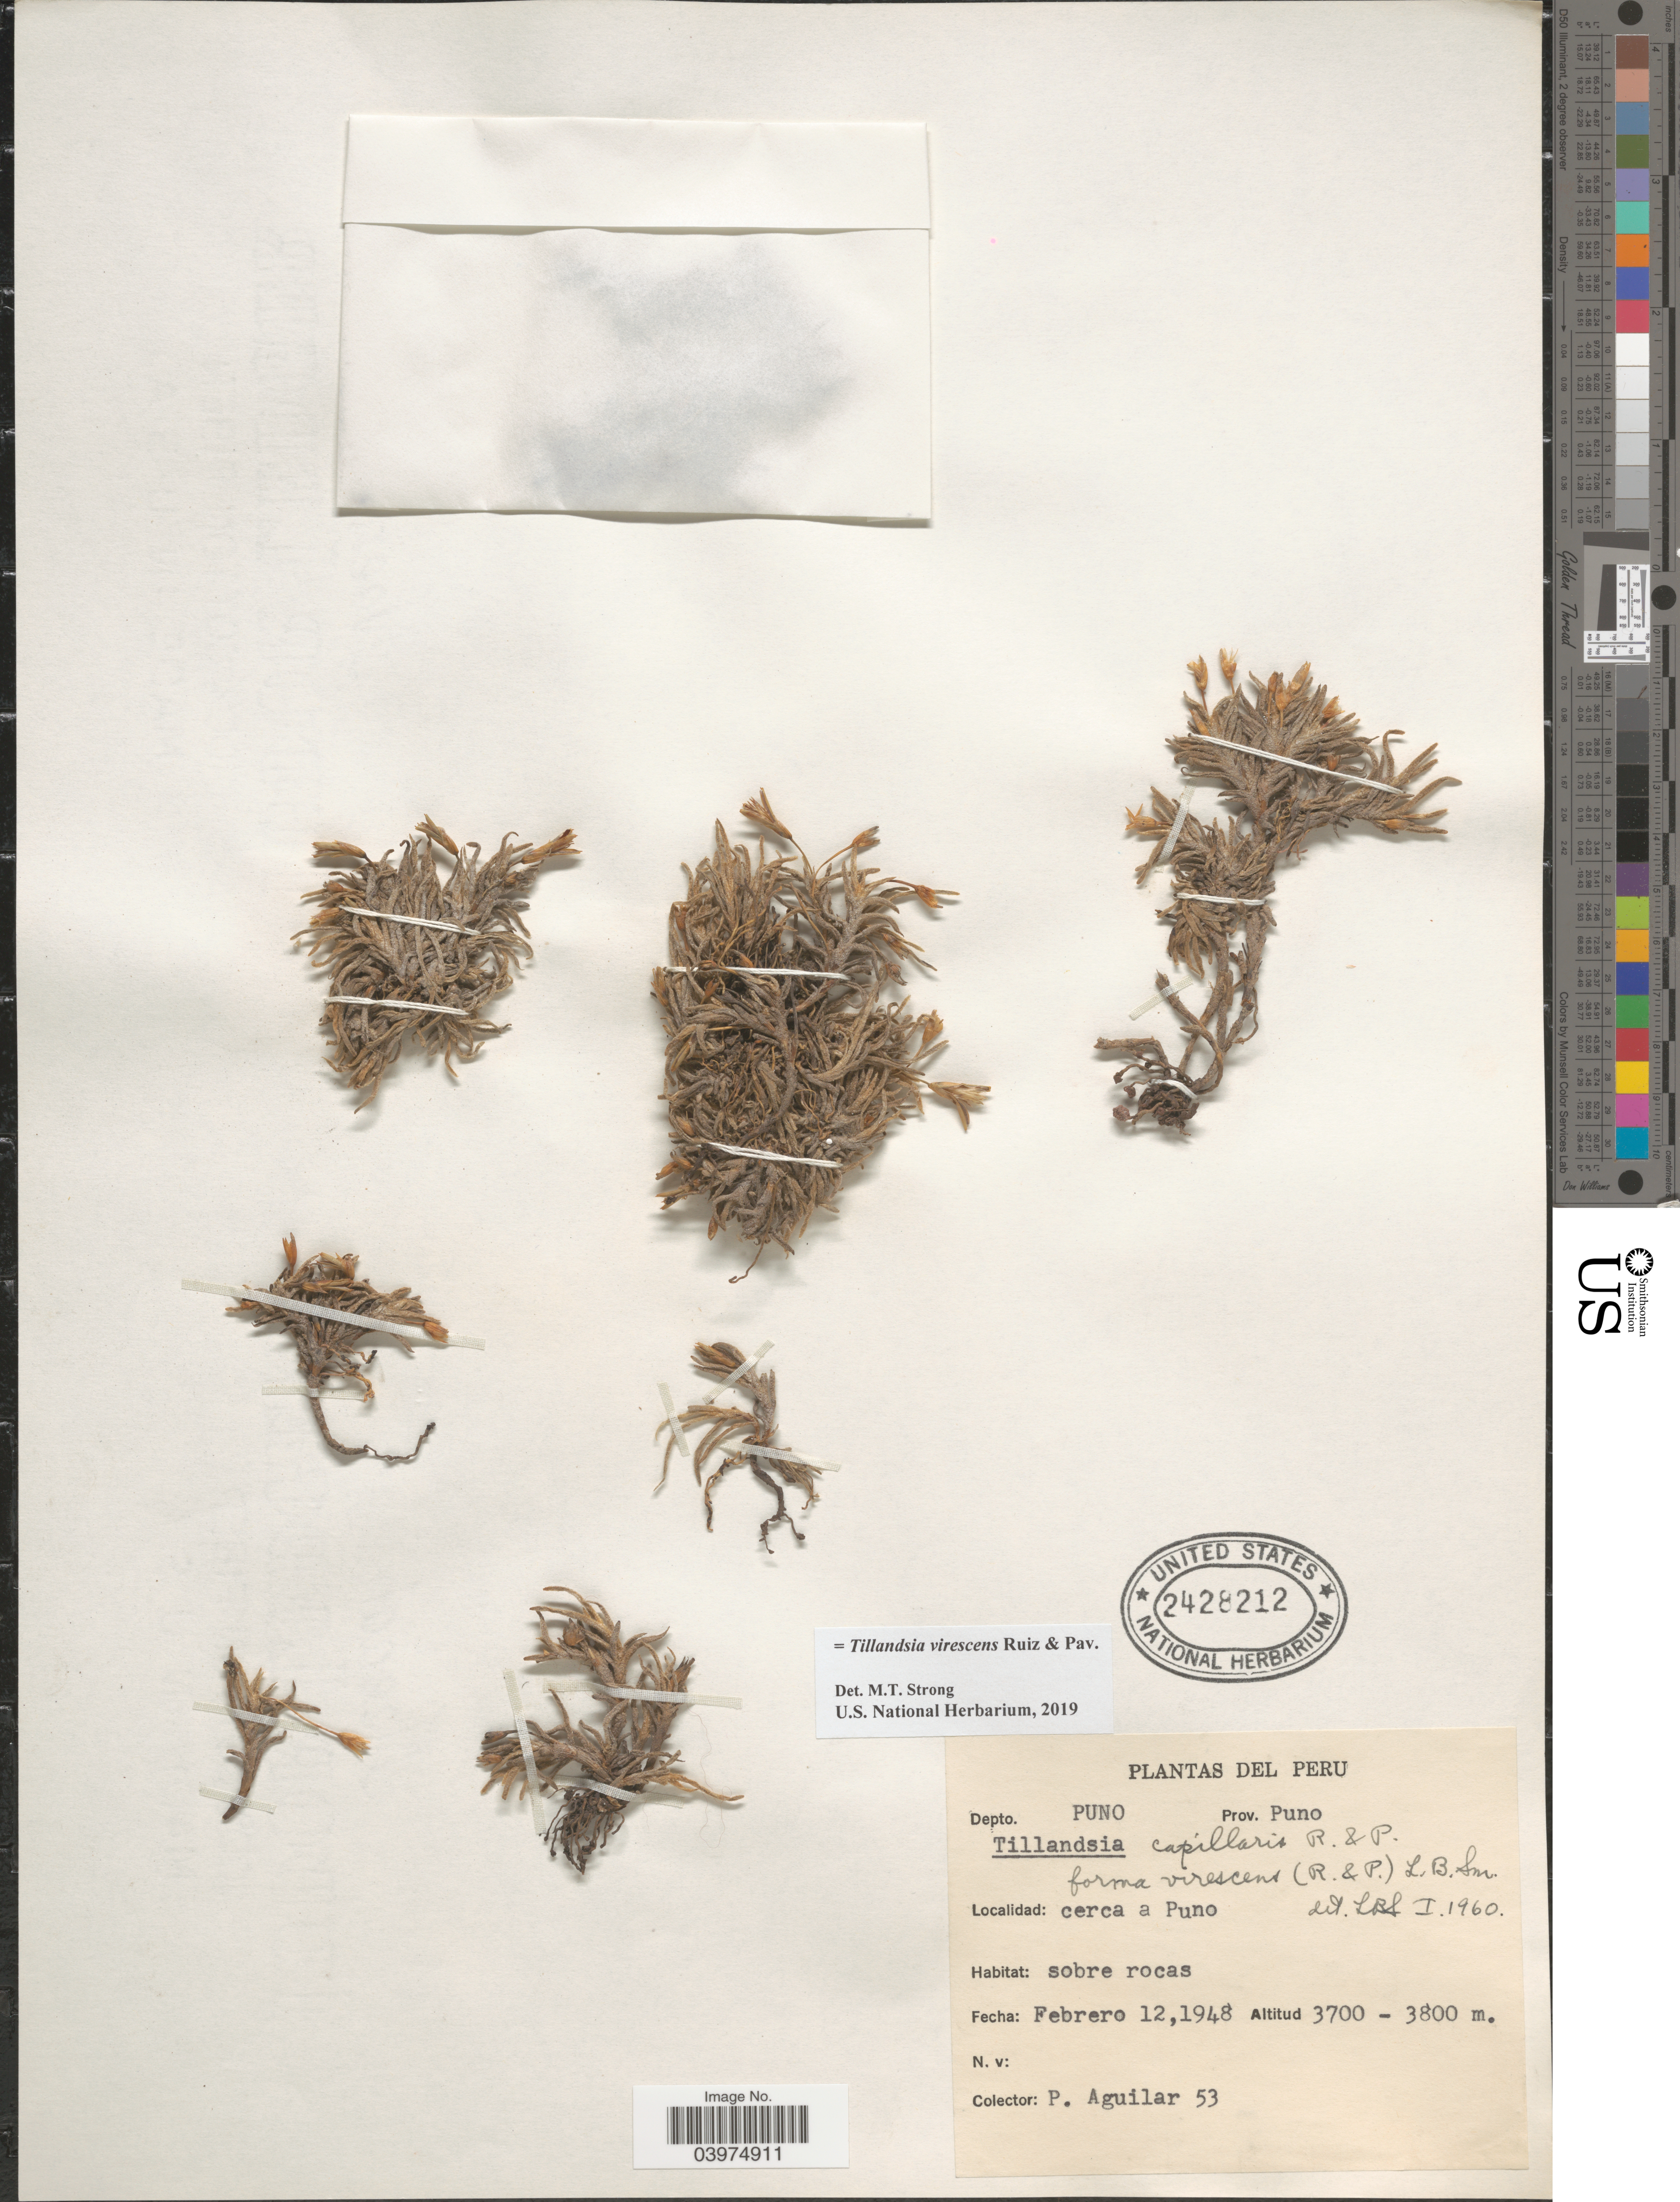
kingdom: Plantae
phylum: Tracheophyta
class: Liliopsida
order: Poales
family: Bromeliaceae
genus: Tillandsia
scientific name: Tillandsia virescens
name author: Ruiz & Pav.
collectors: P. Aguilar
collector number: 53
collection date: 1948-02-12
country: Peru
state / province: Puno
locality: Depto. Puno. Prov. Puno. Cerca a Puno.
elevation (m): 3700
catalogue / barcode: US 2428212